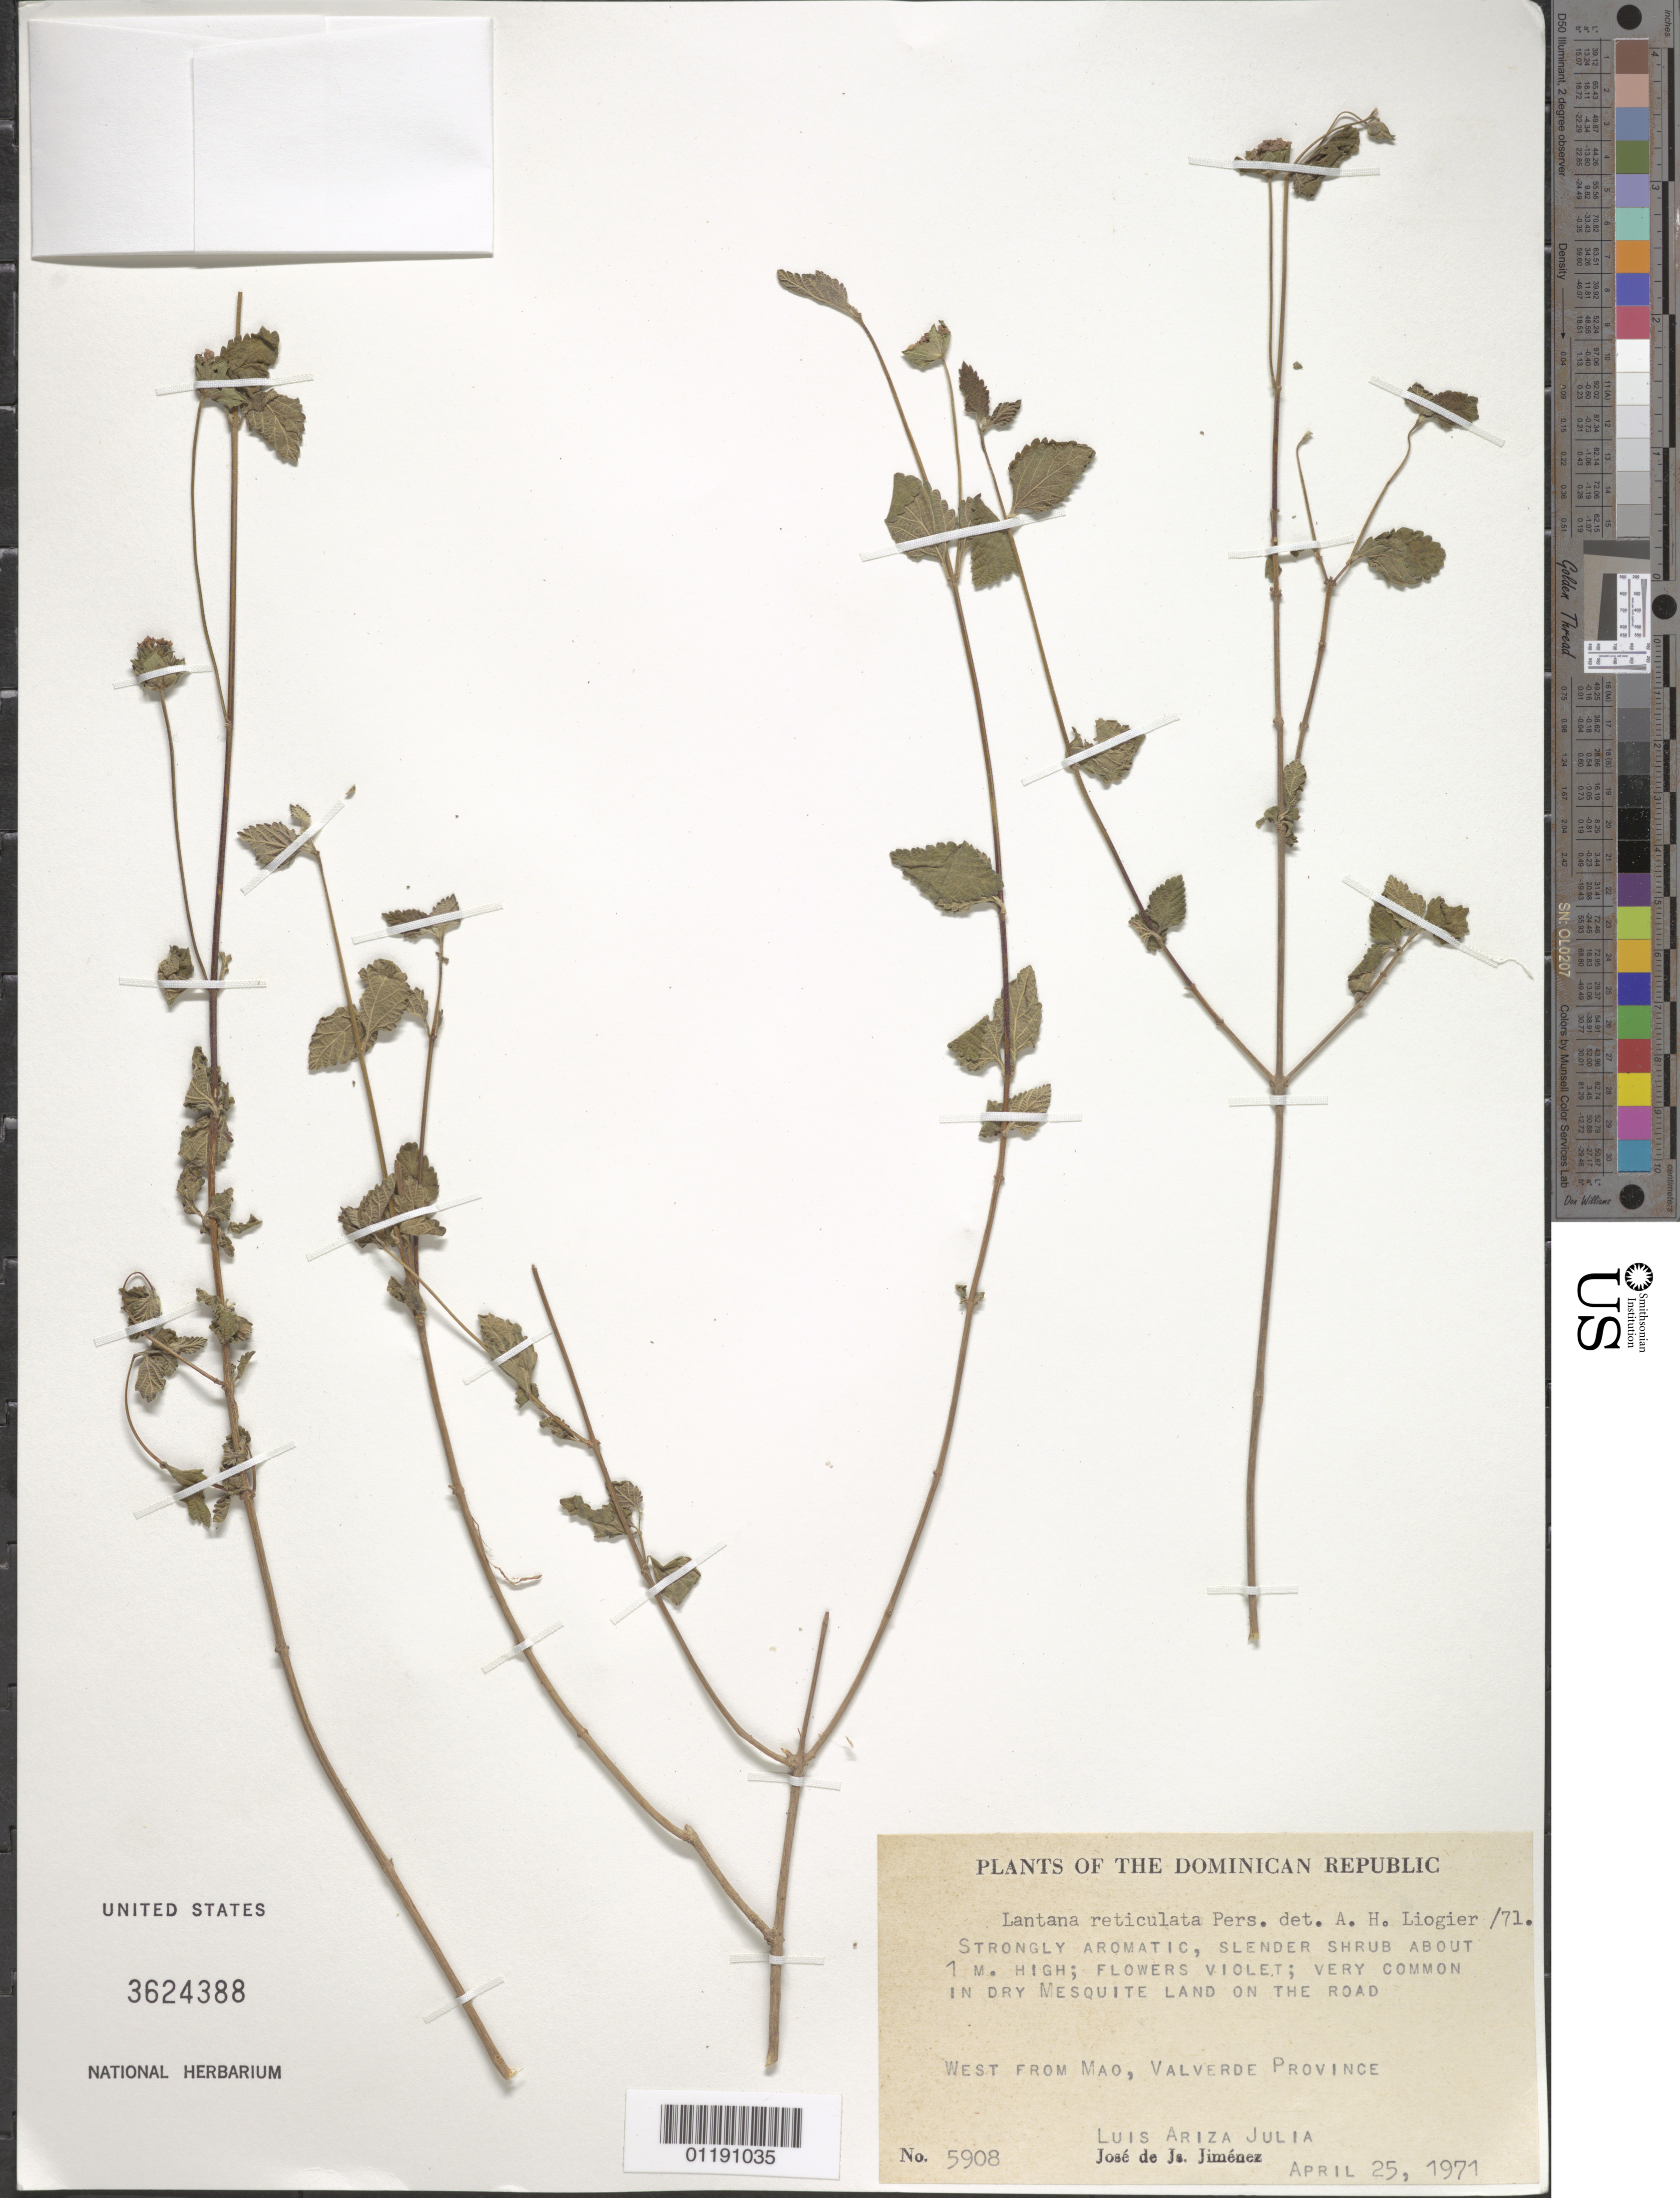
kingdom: Plantae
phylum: Tracheophyta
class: Magnoliopsida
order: Lamiales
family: Verbenaceae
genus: Lantana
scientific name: Lantana reticulata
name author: Pers.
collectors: L. Ariza-Julia & J. J. Jiménez Almonte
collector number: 5908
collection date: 1971-04-25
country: Dominican Republic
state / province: Valverde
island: Hispaniola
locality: W from Mao.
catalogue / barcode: US 3624388